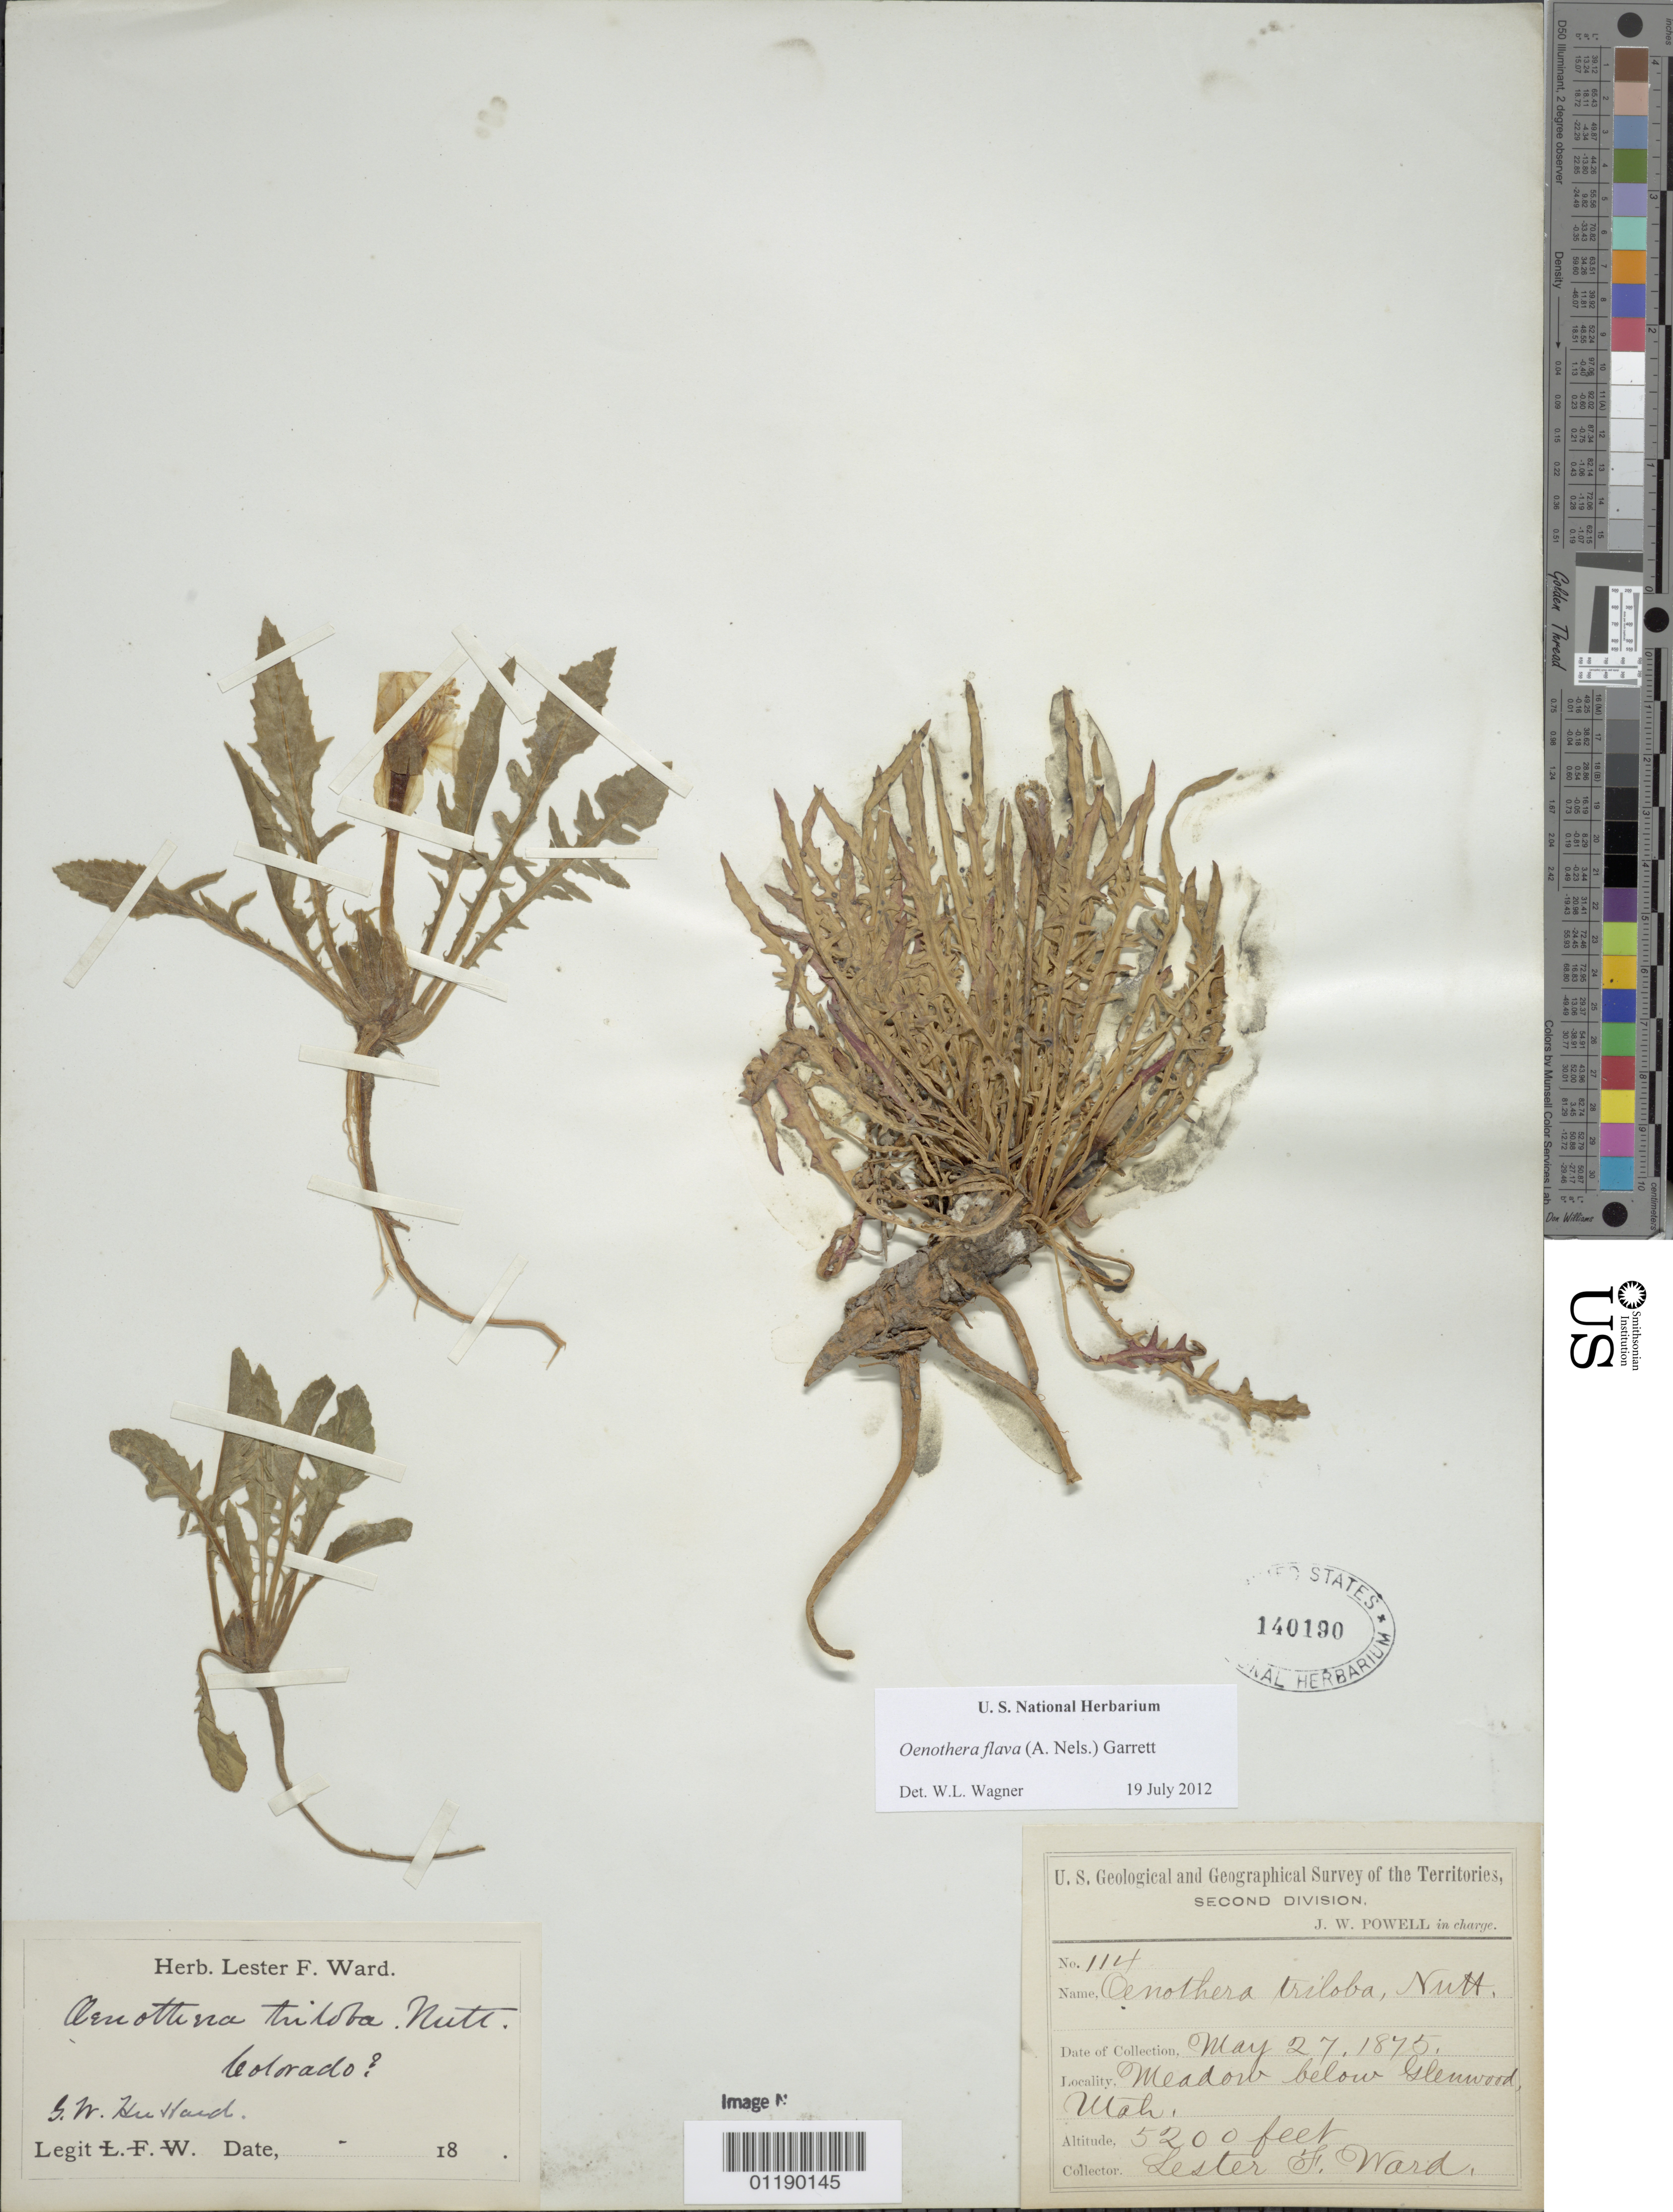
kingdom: Plantae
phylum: Tracheophyta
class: Magnoliopsida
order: Myrtales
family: Onagraceae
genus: Oenothera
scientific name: Oenothera flava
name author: (A. Nelson) Garrett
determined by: Wagner, W. L., (BOT), Smithsonian Institution - National Museum of Natural History (UNITED STATES)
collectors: L. F. Ward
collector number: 114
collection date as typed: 27 May 1875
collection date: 1875-05-27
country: United States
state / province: Utah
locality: Meadow below Glenwood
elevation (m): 1585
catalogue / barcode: US 140190